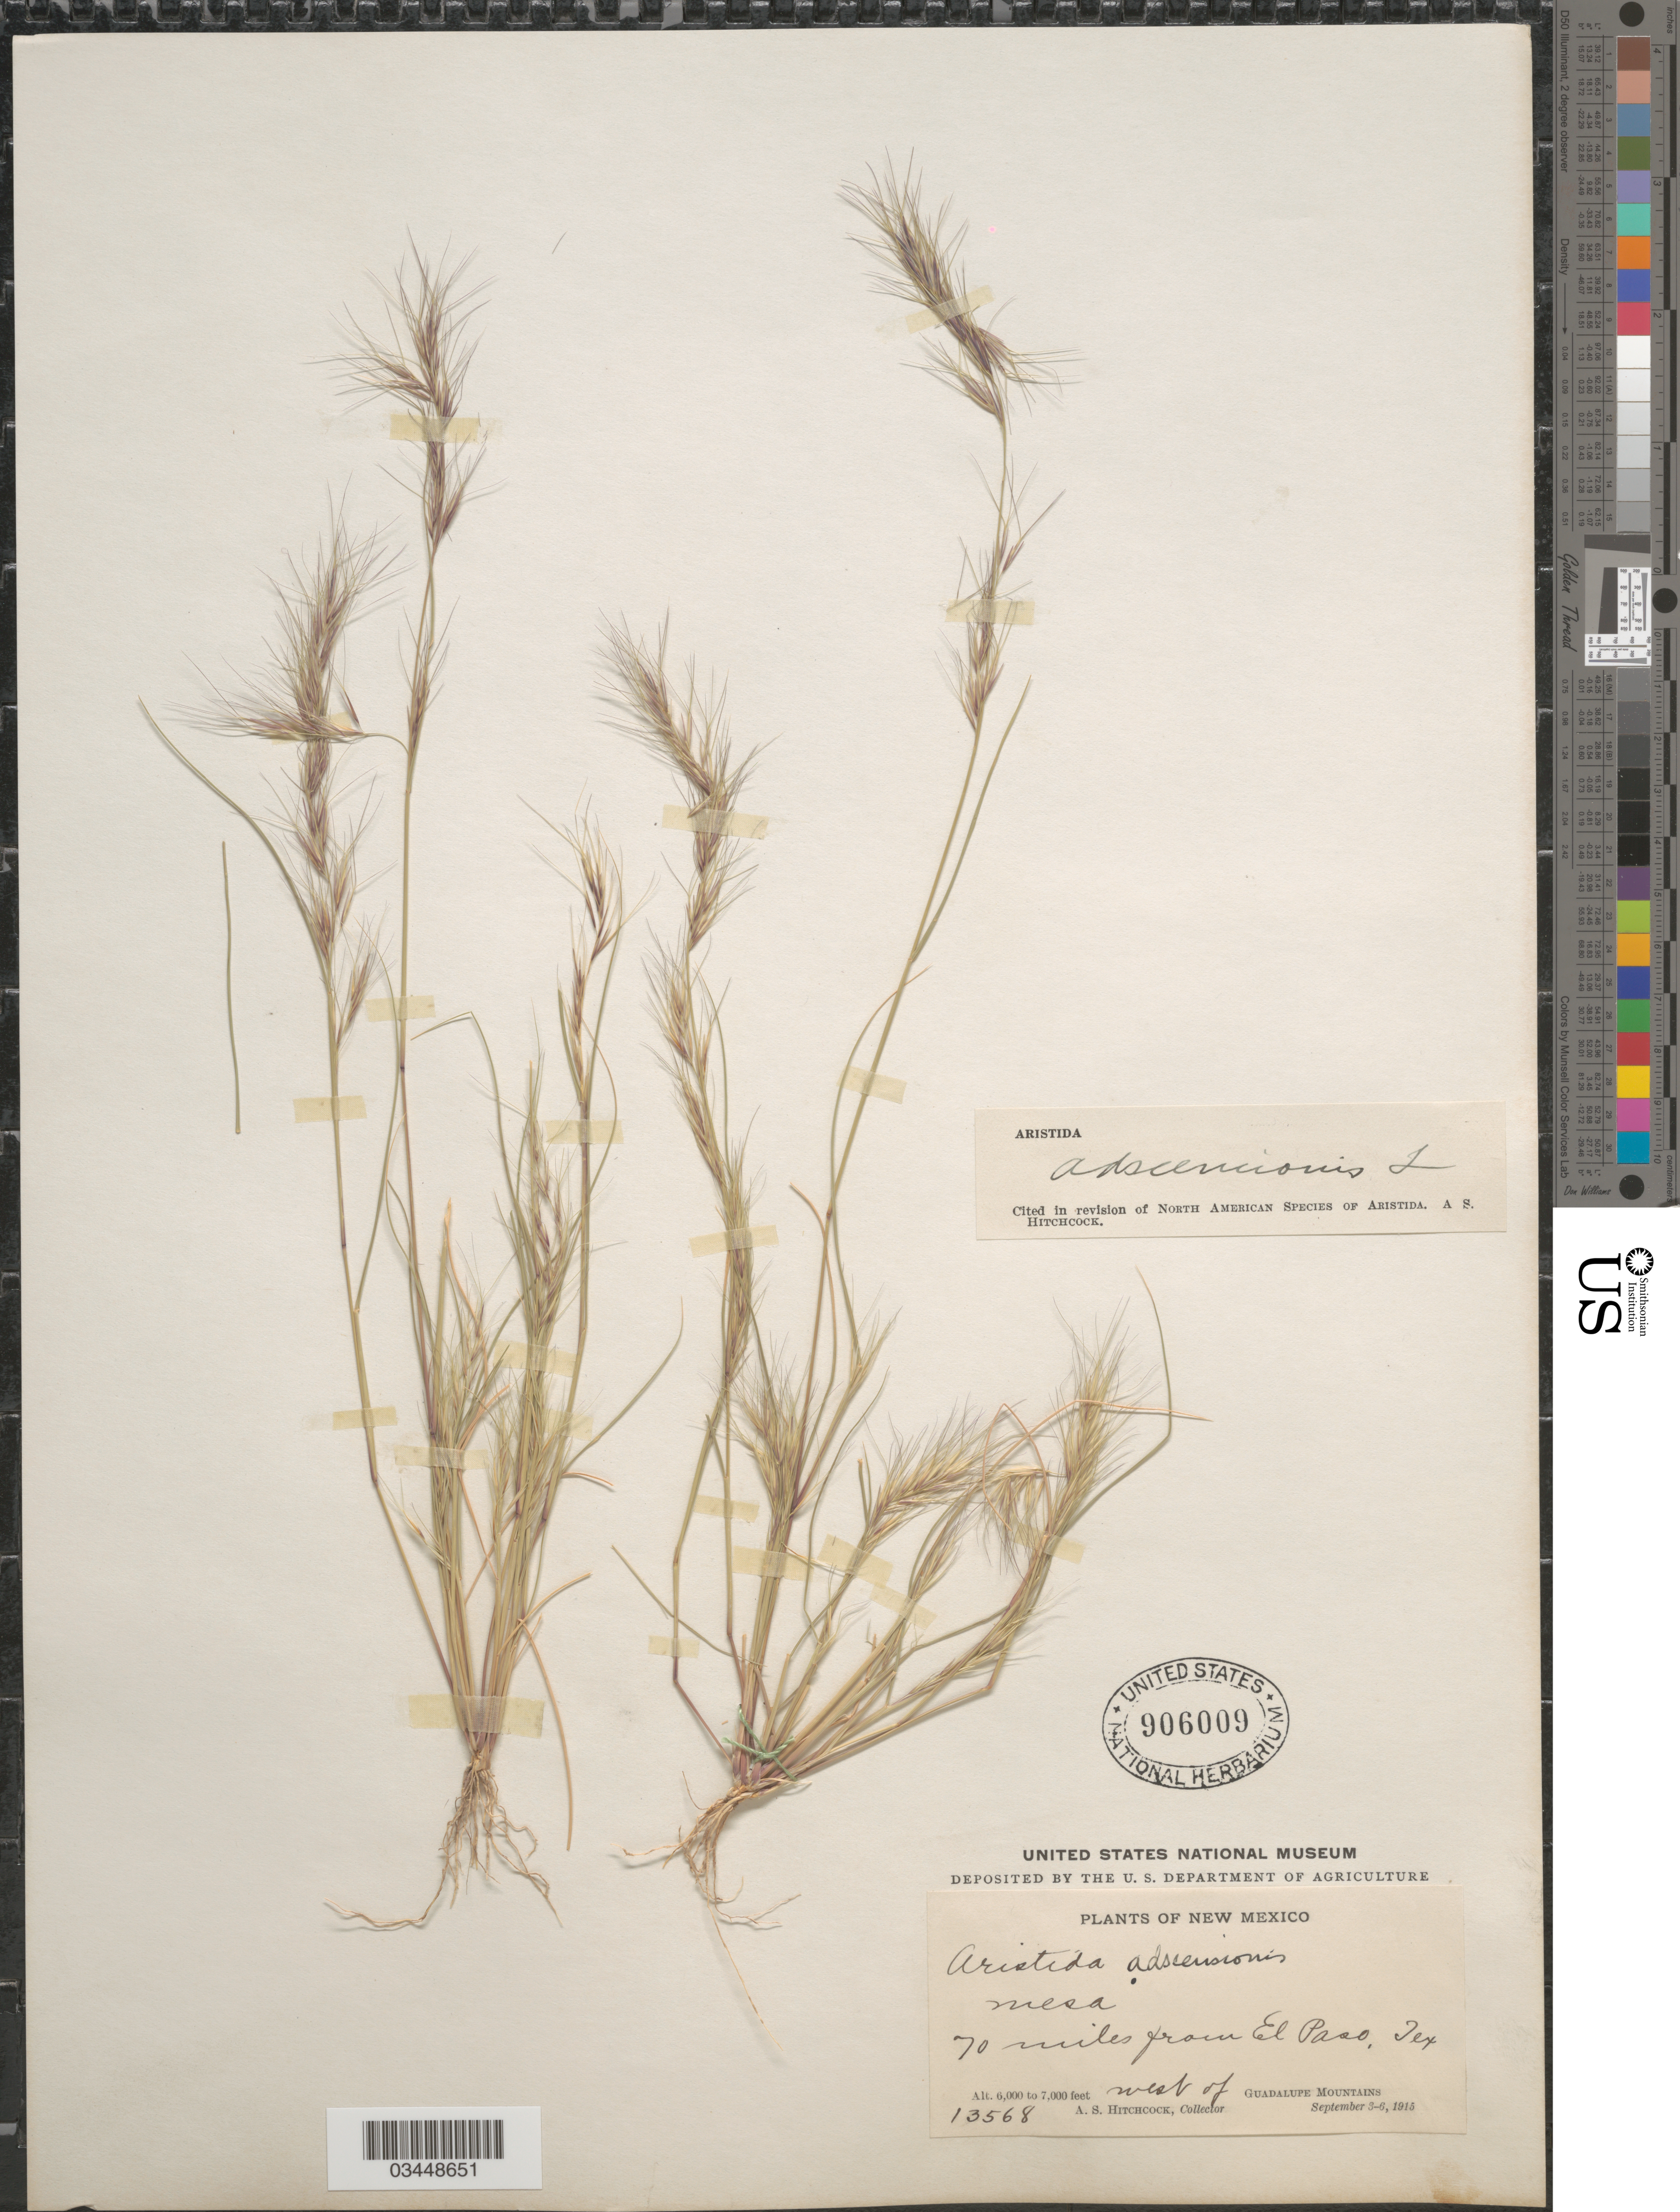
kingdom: Plantae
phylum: Tracheophyta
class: Liliopsida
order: Poales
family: Poaceae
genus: Aristida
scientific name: Aristida adscensionis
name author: L.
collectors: A. S. Hitchcock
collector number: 13568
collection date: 1915-09-03/1915-09-06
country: United States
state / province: New Mexico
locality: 70 miles from El Paso. West of Guadalupe Mountains.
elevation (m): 1829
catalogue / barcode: US 906009